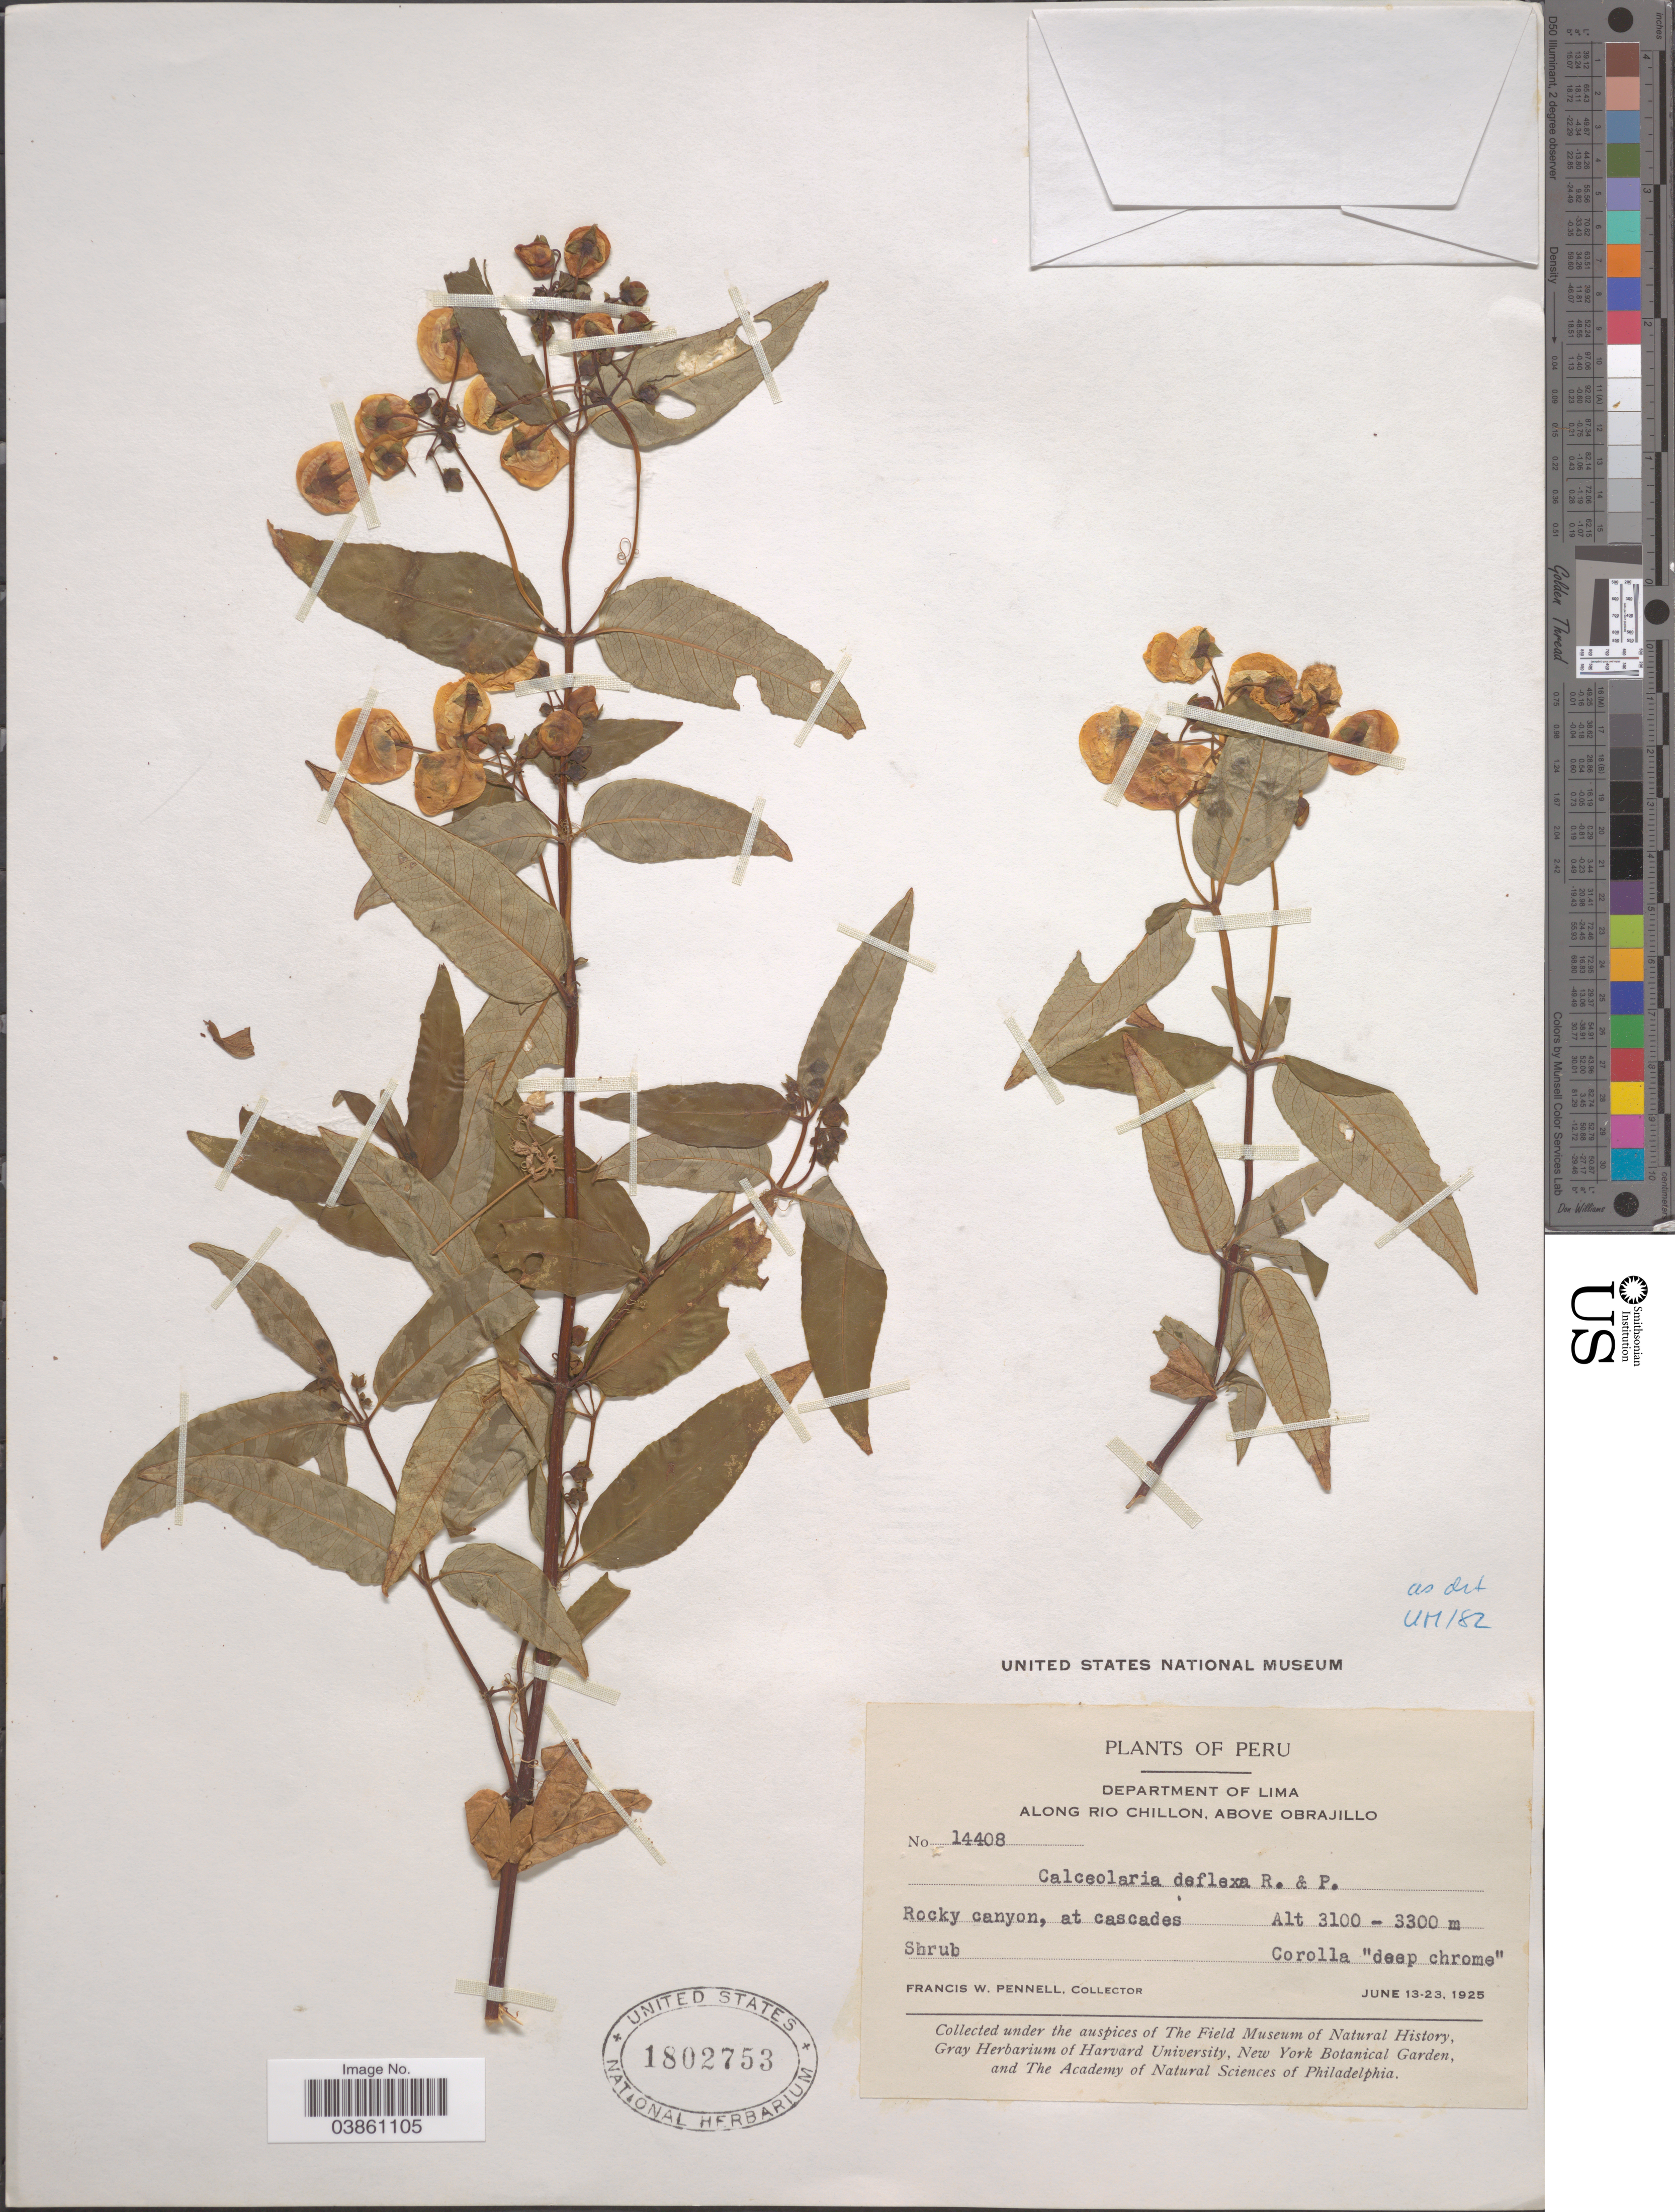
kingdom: Plantae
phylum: Tracheophyta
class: Magnoliopsida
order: Lamiales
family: Calceolariaceae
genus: Calceolaria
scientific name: Calceolaria deflexa subsp. deflexa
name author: Ruiz & Pav.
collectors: F. W. Pennell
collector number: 14408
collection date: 1925-06-13/1925-06-23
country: Peru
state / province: Lima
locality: Department of Lima. Along Rio Chillon, above Obrajillo.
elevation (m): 3100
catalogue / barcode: US 1802753